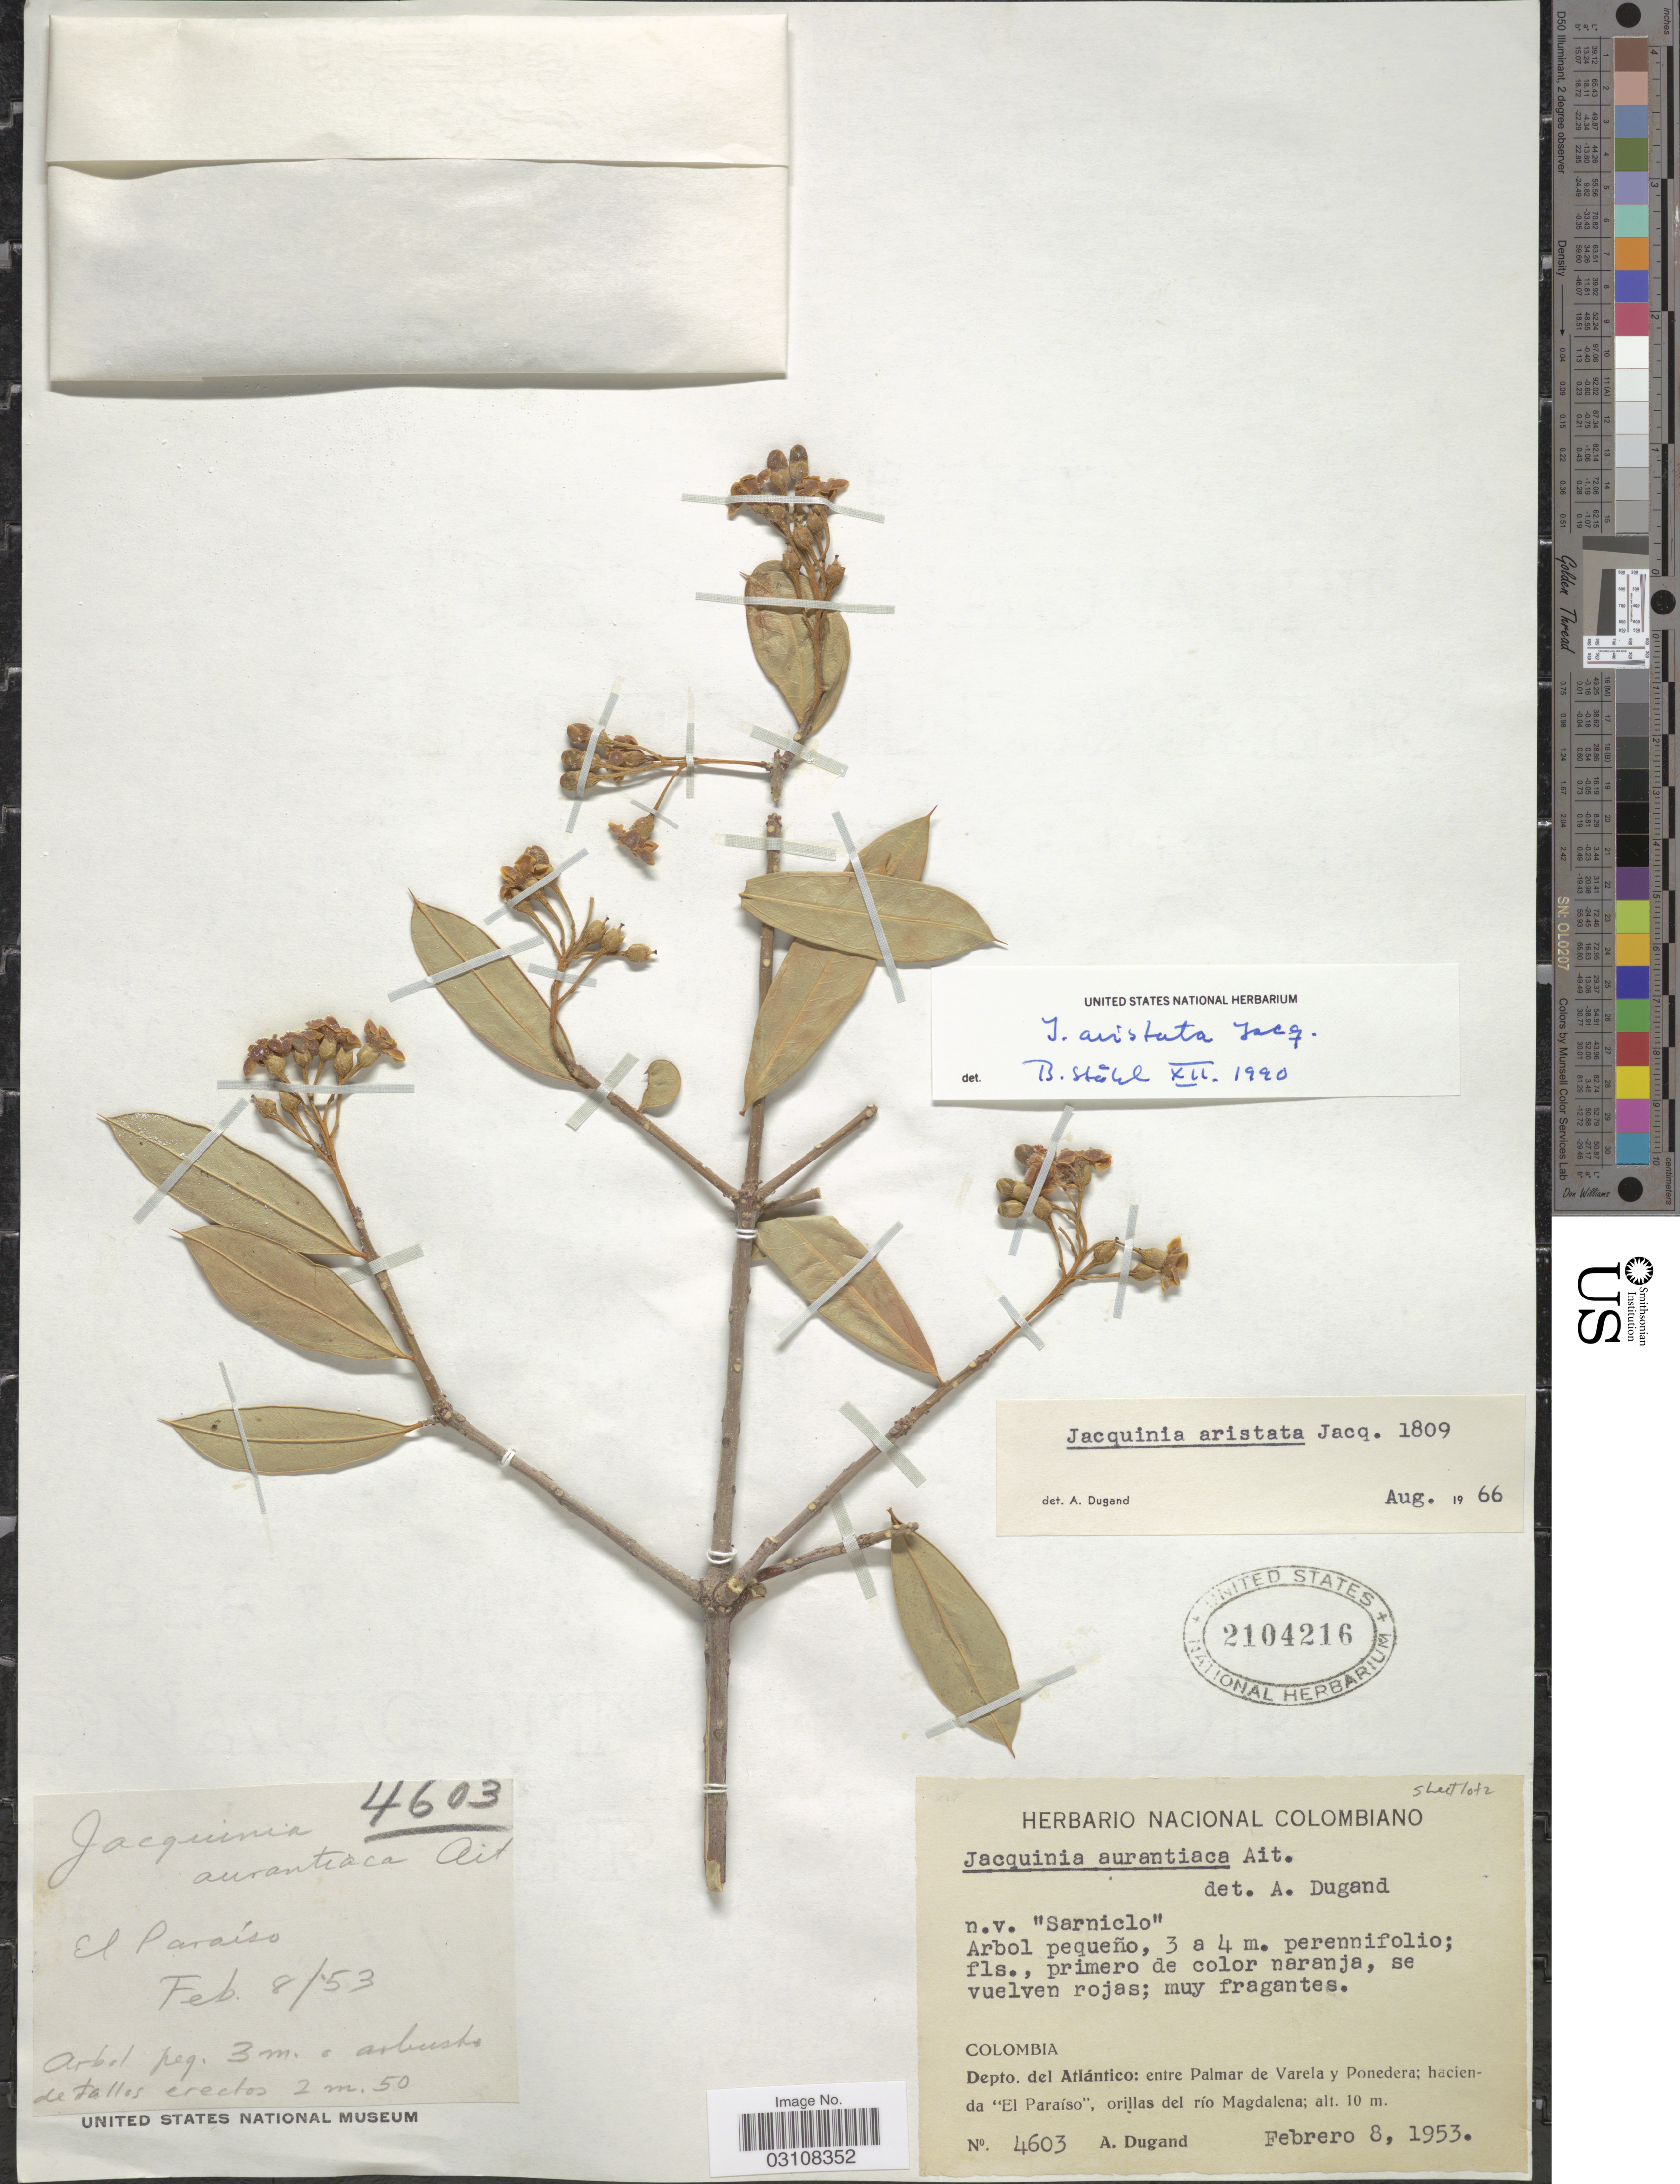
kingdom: Plantae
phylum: Tracheophyta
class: Magnoliopsida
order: Ericales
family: Primulaceae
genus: Bonellia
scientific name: Bonellia frutescens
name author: (Mill.) B. Ståhl & Källersjö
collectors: A. Dugand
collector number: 4603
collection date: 1953-02-08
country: Colombia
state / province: Atlántico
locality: Depto. del Atlántico: entre Palmar de Varela y Ponedera; hacienda ' El Paraíso', orillas del río Magdalena.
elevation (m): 10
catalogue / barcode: US 2104216